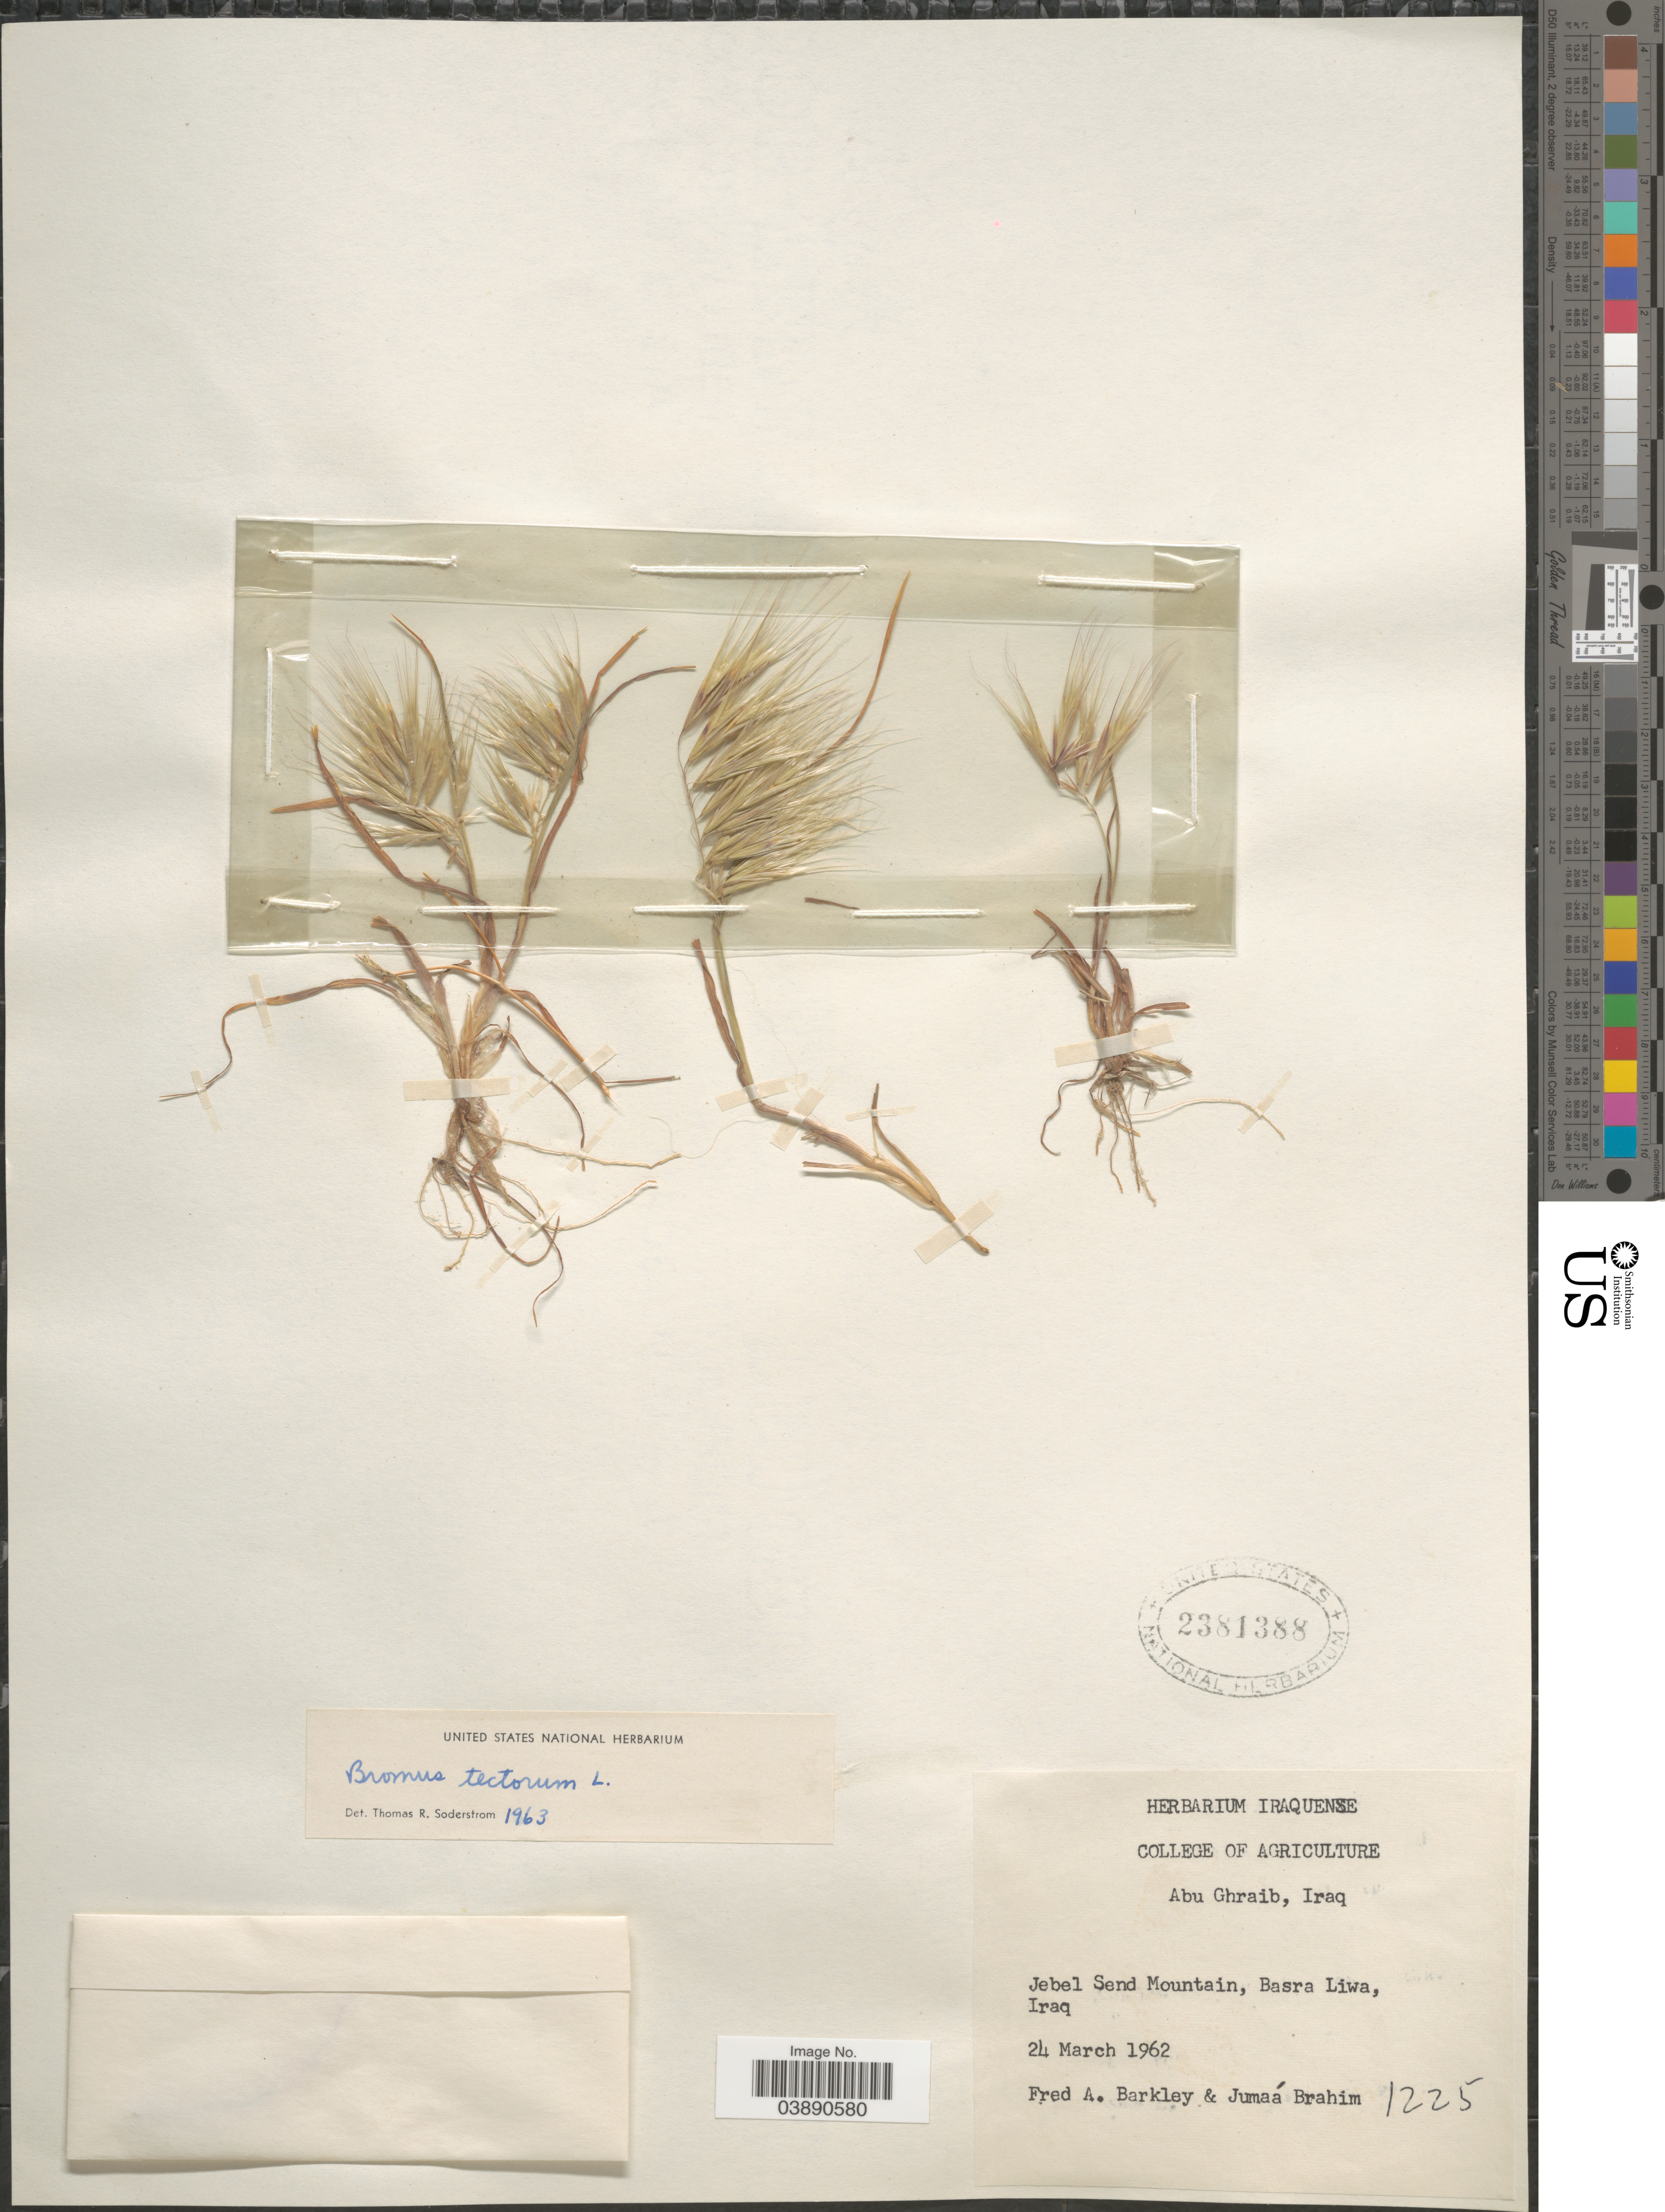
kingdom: Plantae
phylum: Tracheophyta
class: Liliopsida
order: Poales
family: Poaceae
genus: Bromus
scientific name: Bromus tectorum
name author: L.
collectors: F. A. Barkley & Brahim M., J.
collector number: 1225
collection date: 1962-03-24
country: Iraq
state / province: Al Basrah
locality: Jebel Send Mountain, Basra Liwa.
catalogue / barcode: US 2381388